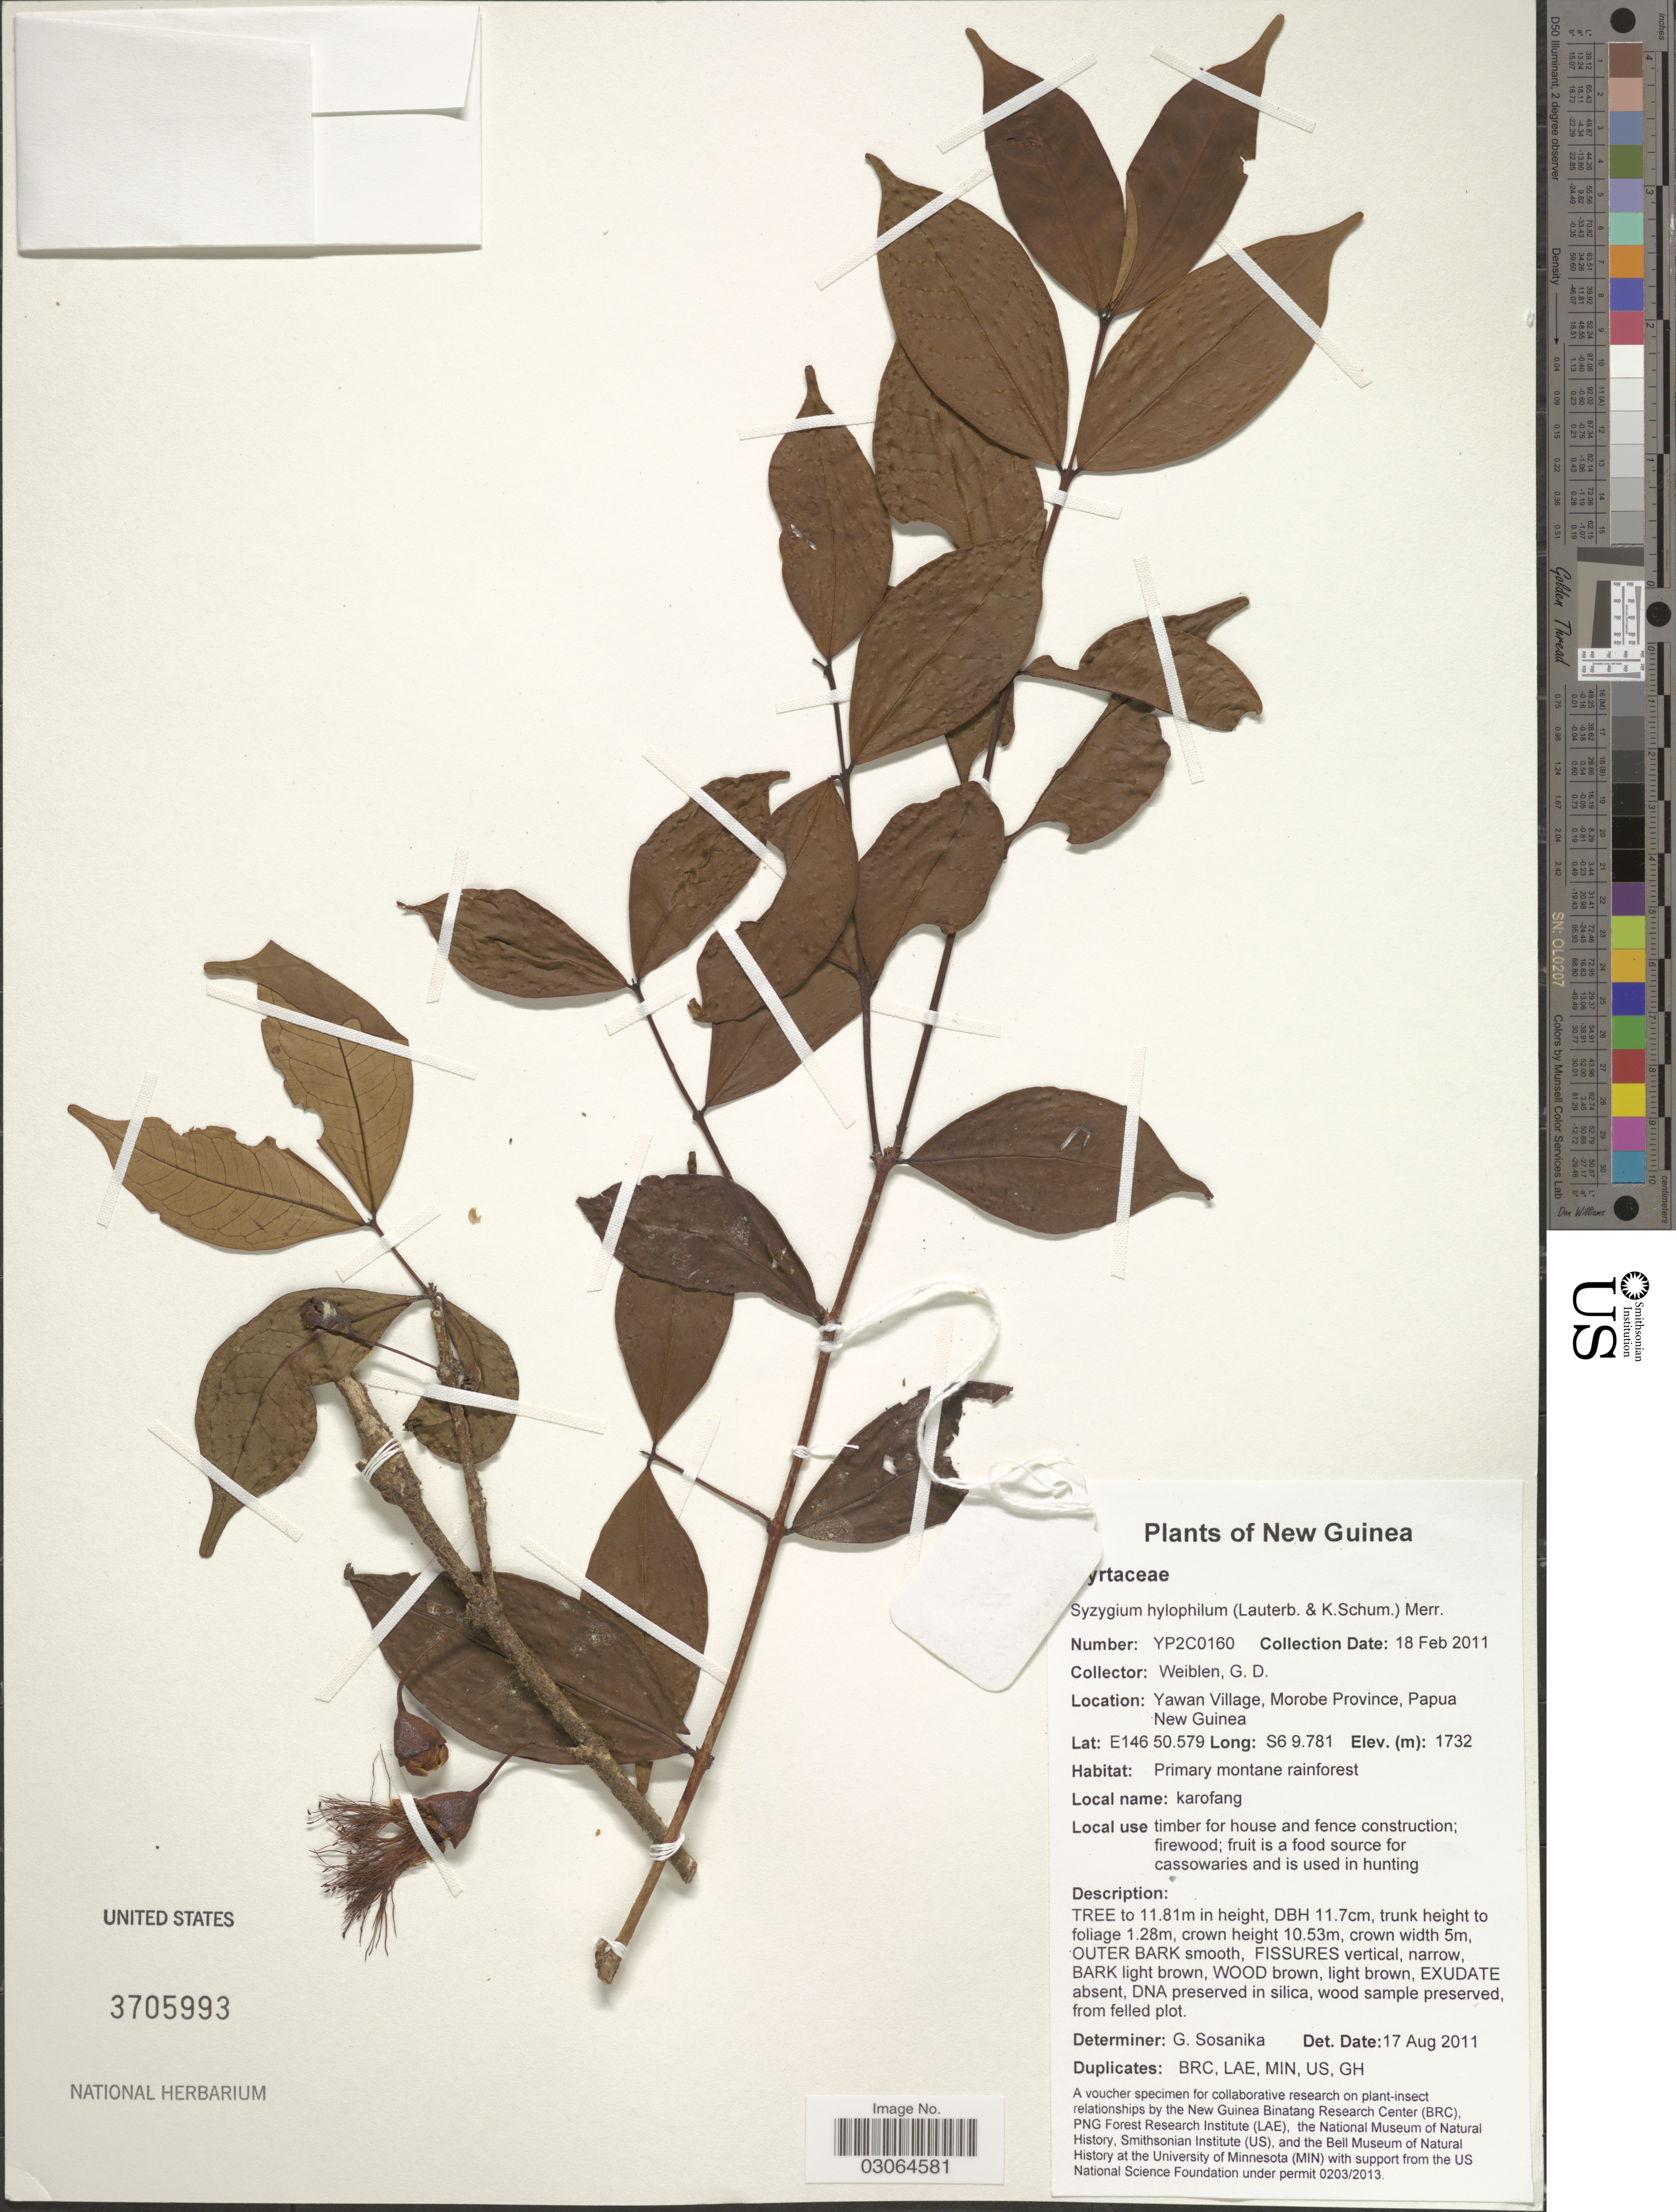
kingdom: Plantae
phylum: Tracheophyta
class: Magnoliopsida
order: Myrtales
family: Myrtaceae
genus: Syzygium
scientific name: Syzygium hylophilum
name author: (Lauterb. & K. Schum.) Merr. & L.M. Perry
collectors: G. D. Weiblen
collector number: YP2C0160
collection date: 2011-02-18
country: Papua New Guinea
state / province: Morobe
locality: New Guinea, Yawan Village.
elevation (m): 1732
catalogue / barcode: US 3705993